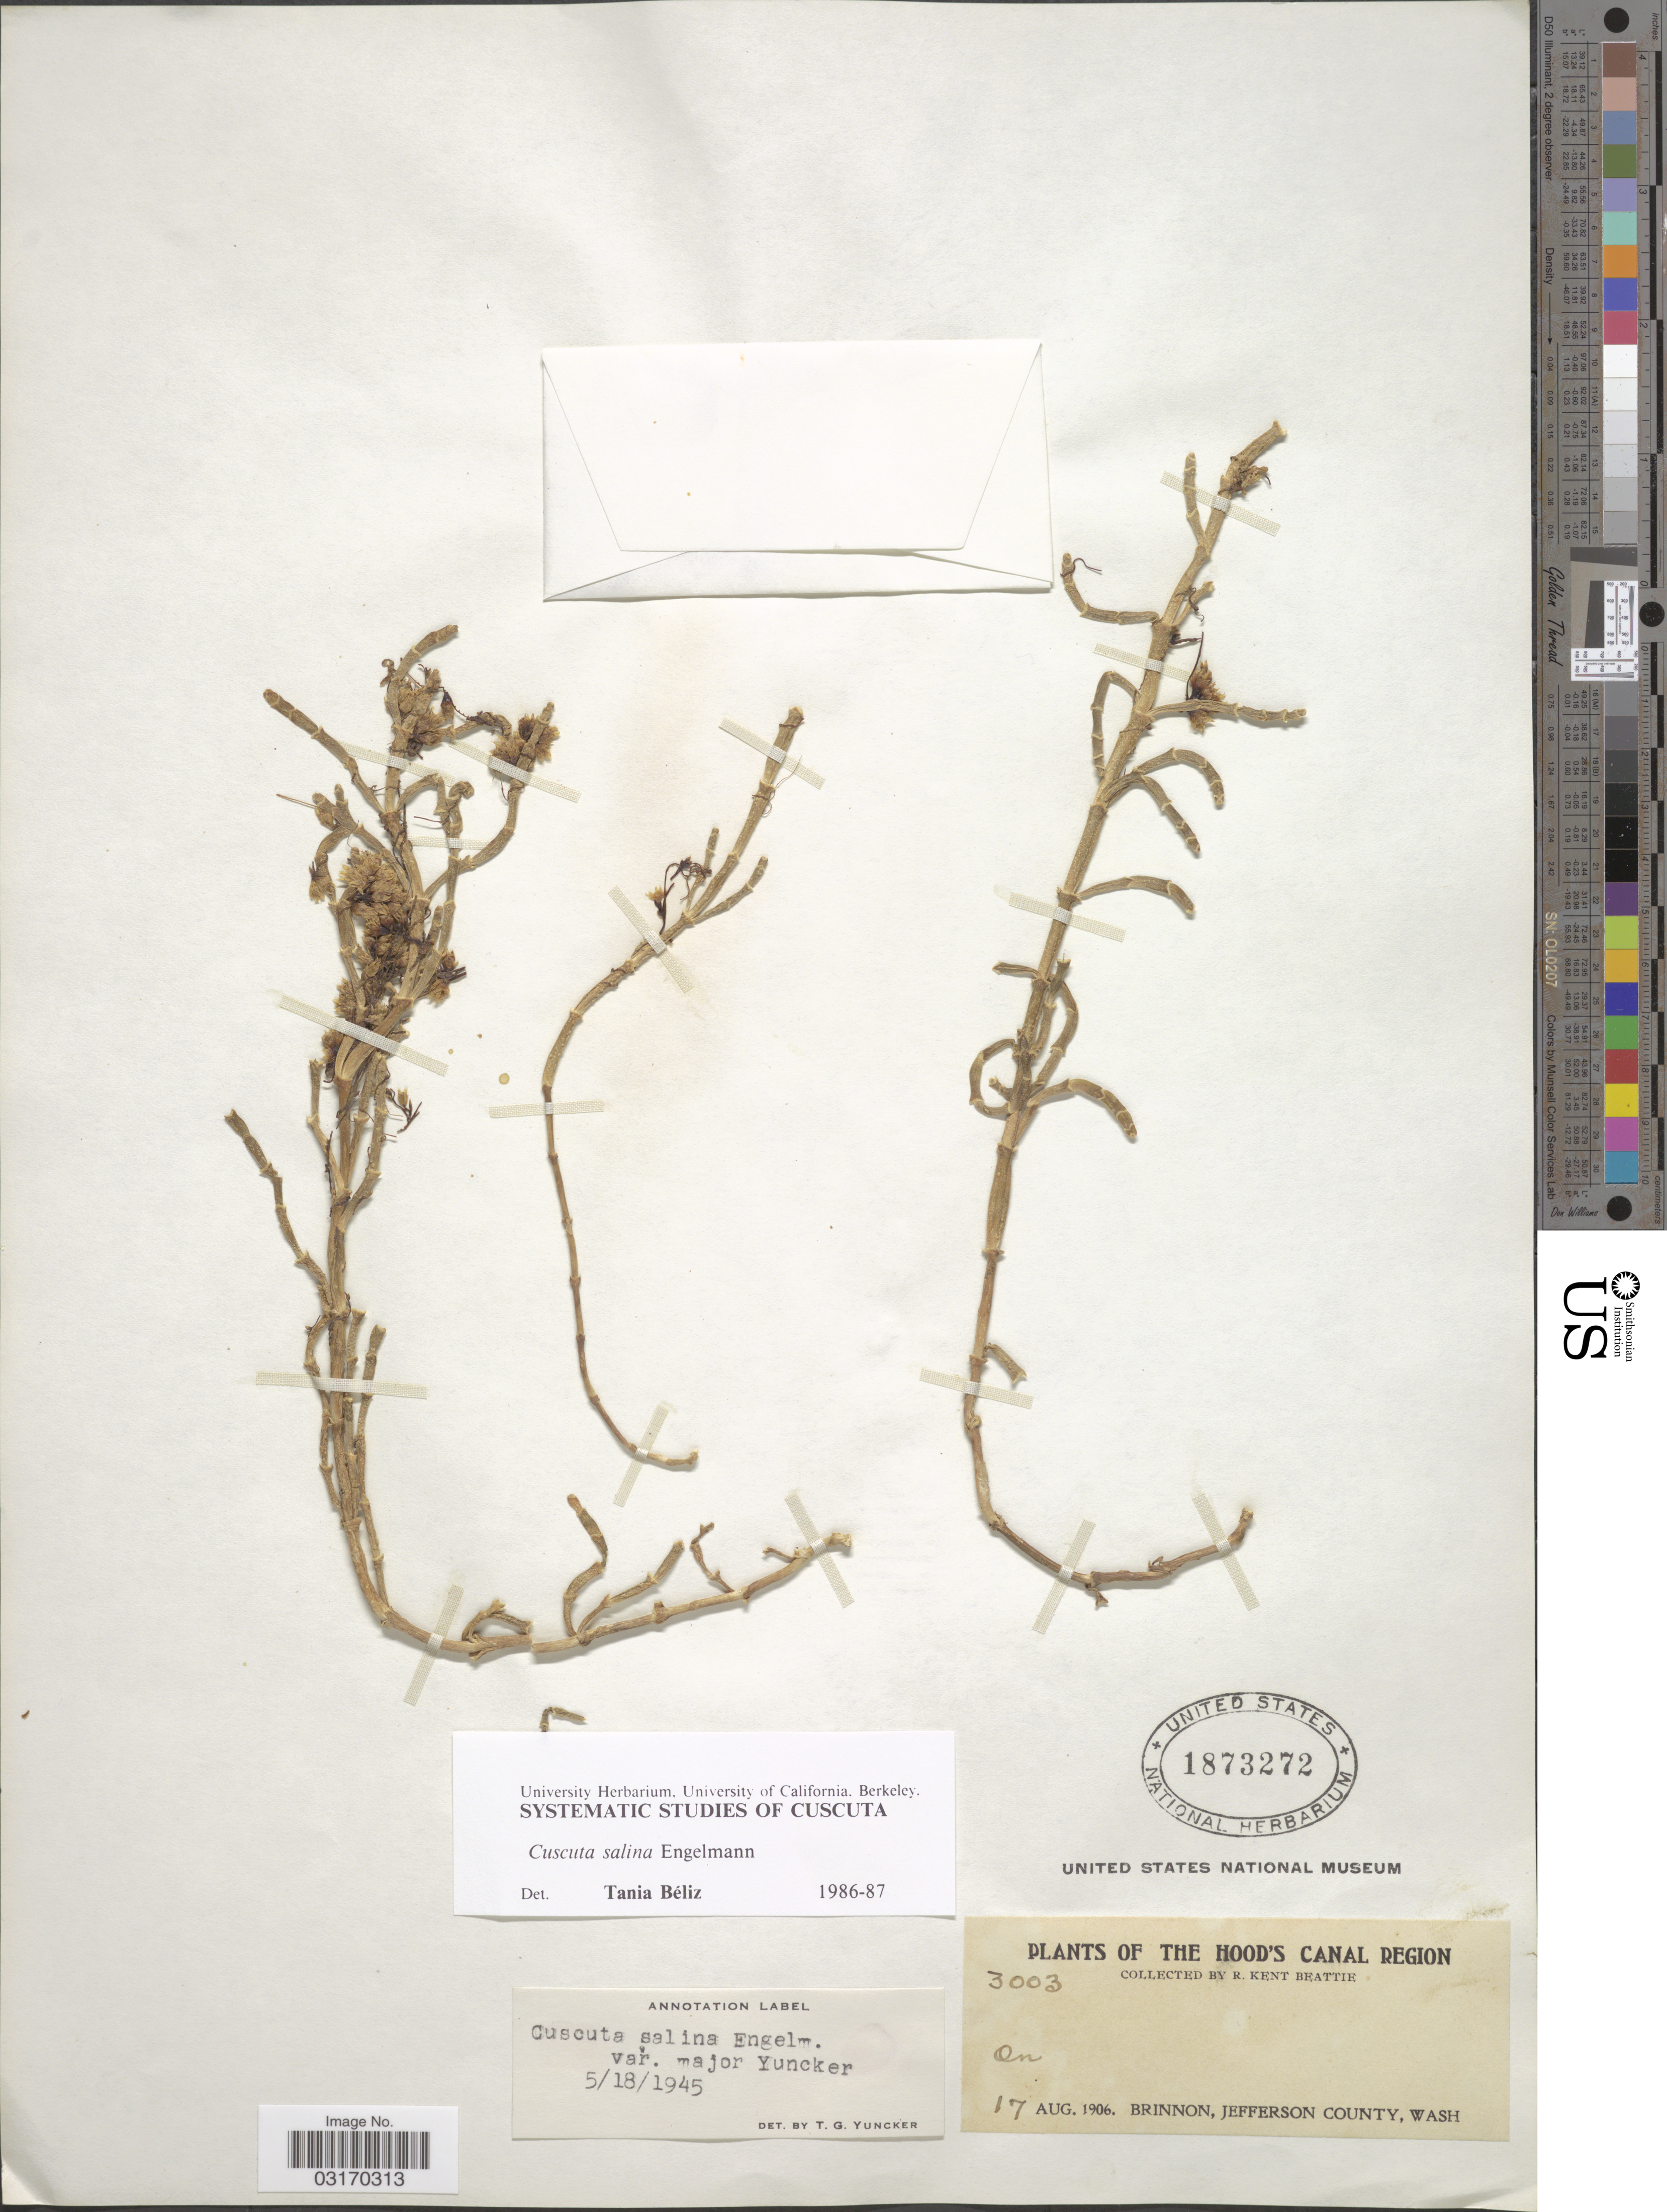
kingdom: Plantae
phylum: Tracheophyta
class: Magnoliopsida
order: Solanales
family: Convolvulaceae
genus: Cuscuta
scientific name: Cuscuta salina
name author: Engelm.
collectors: R. K. Beattie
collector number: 3003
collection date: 1906-08-17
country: United States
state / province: Washington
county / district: Jefferson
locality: Hood's Canal Region. Brinnon, Jefferson County.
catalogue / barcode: US 1873272